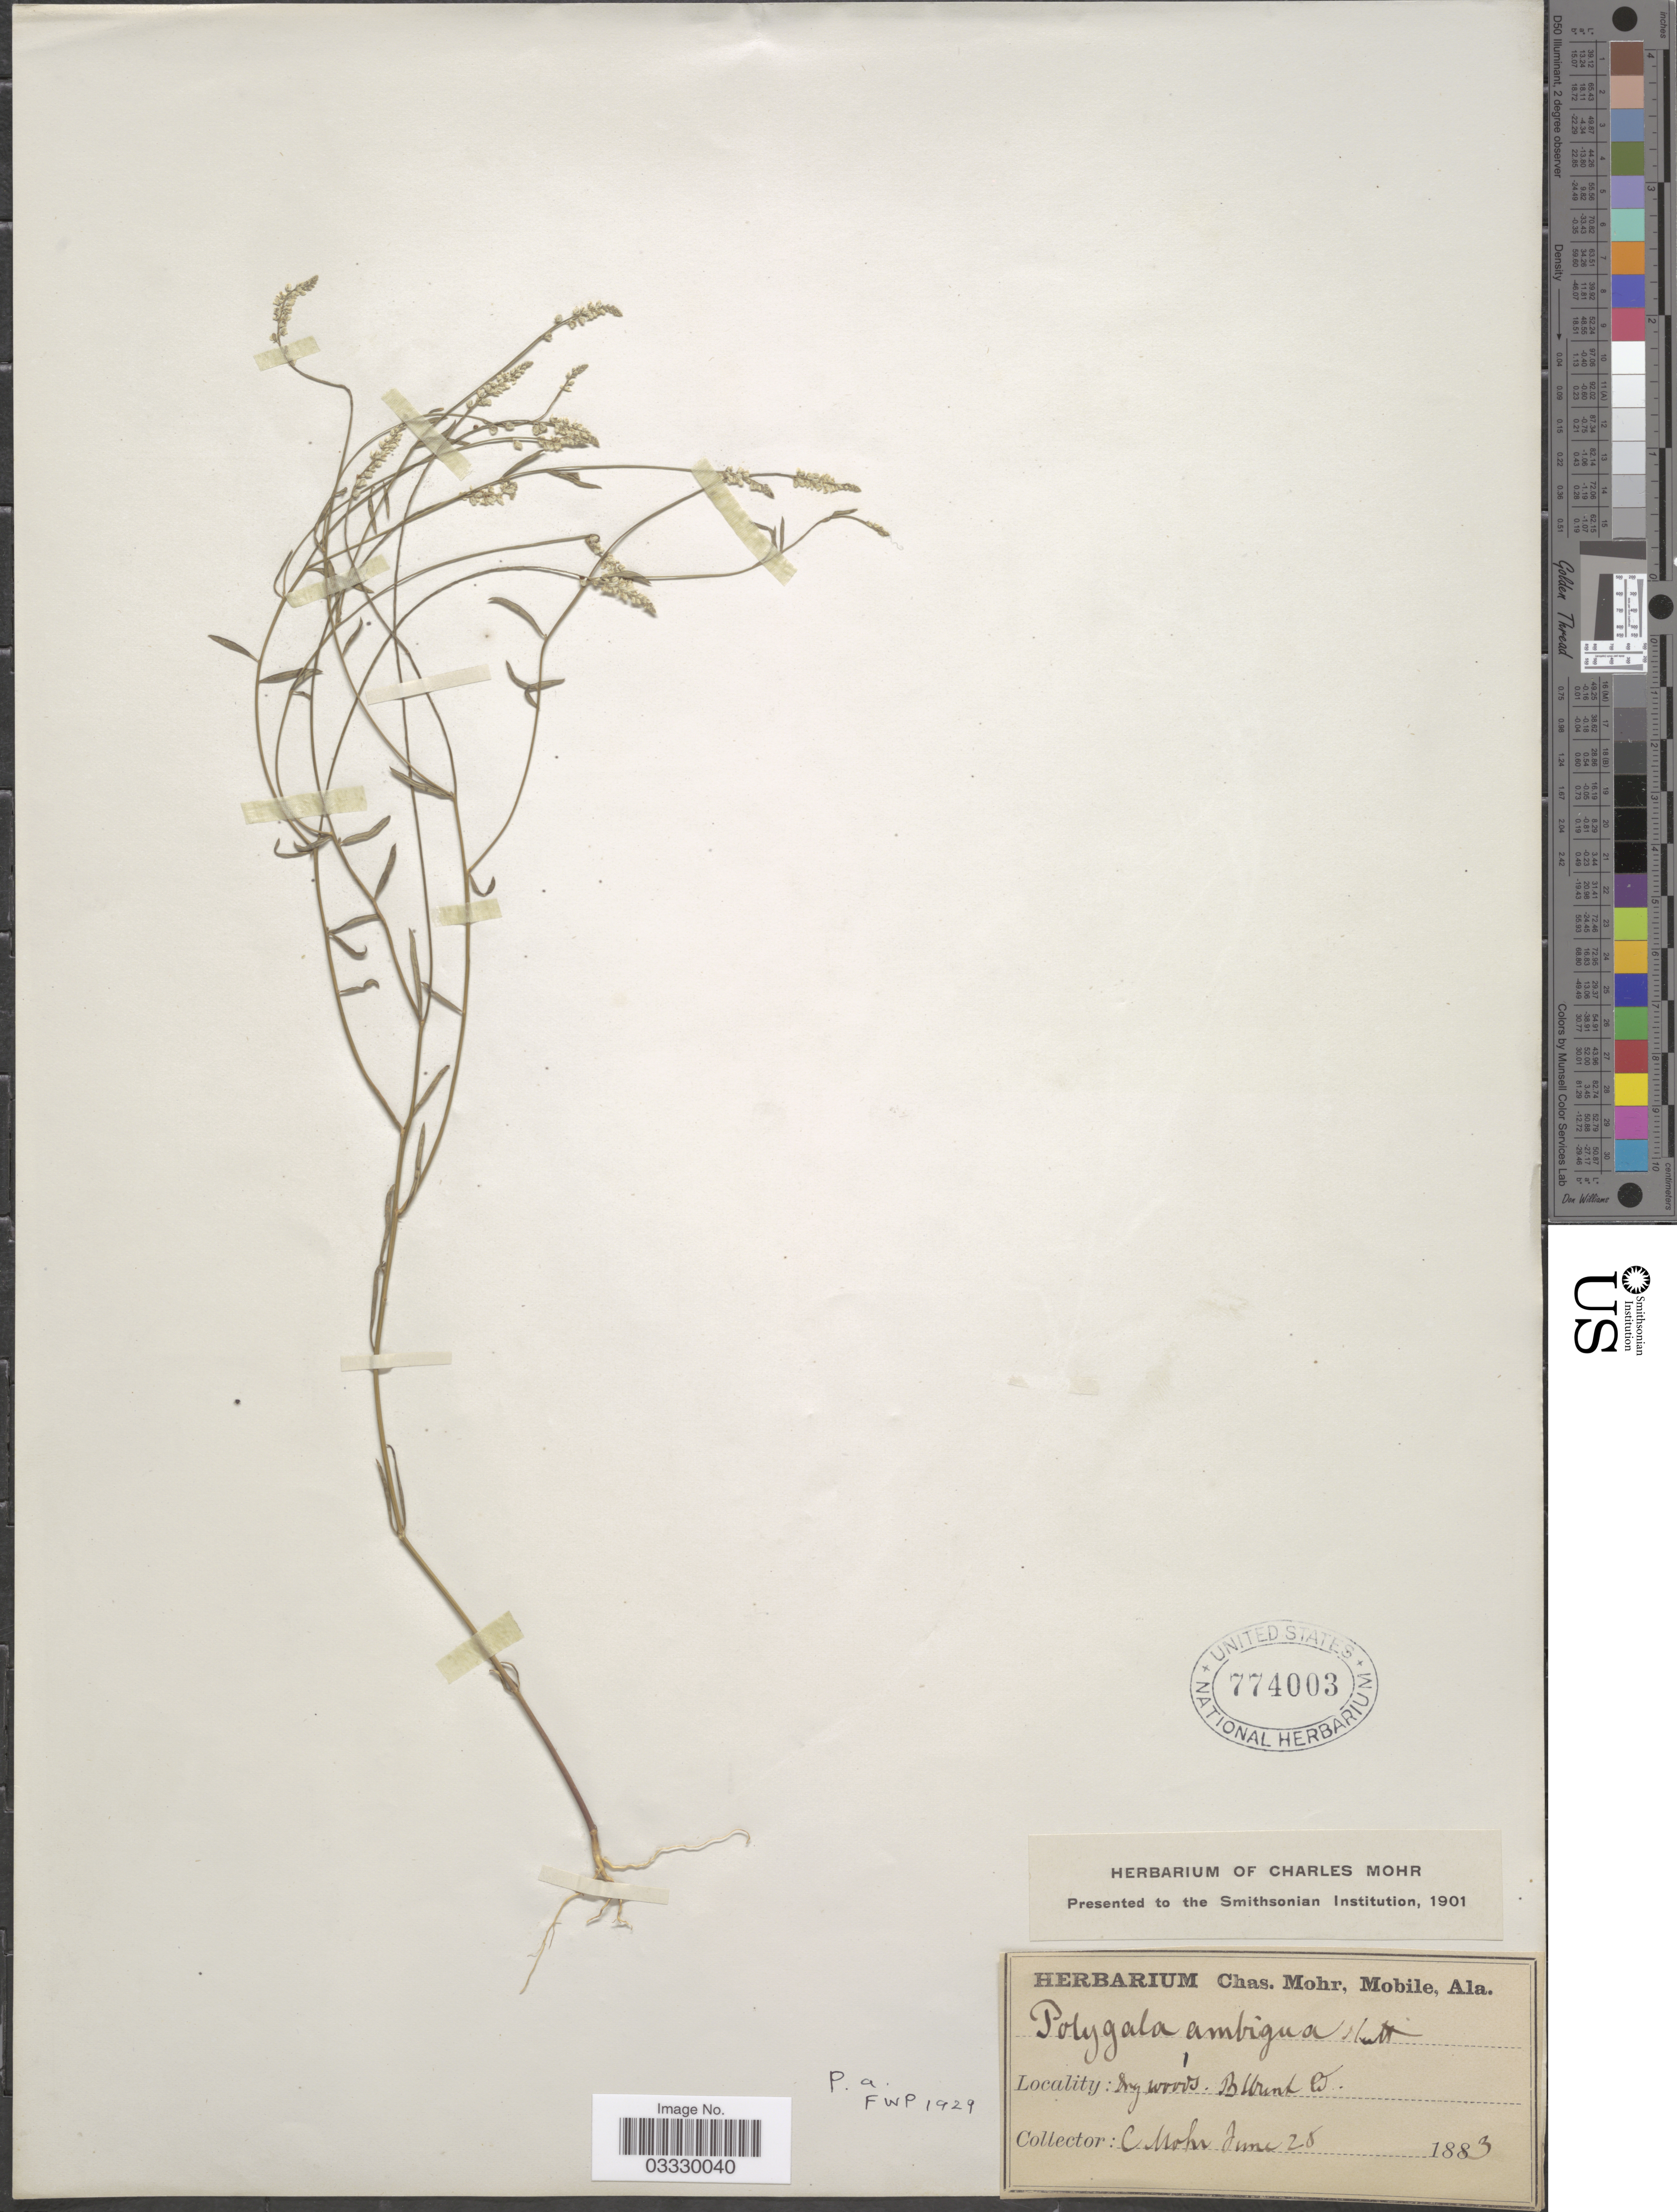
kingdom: Plantae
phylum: Tracheophyta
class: Magnoliopsida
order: Fabales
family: Polygalaceae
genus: Polygala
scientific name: Polygala ambigua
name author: Nutt.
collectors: C. T. Mohr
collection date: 1883-06-25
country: United States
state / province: Alabama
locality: Blount Co.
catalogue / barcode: US 774003